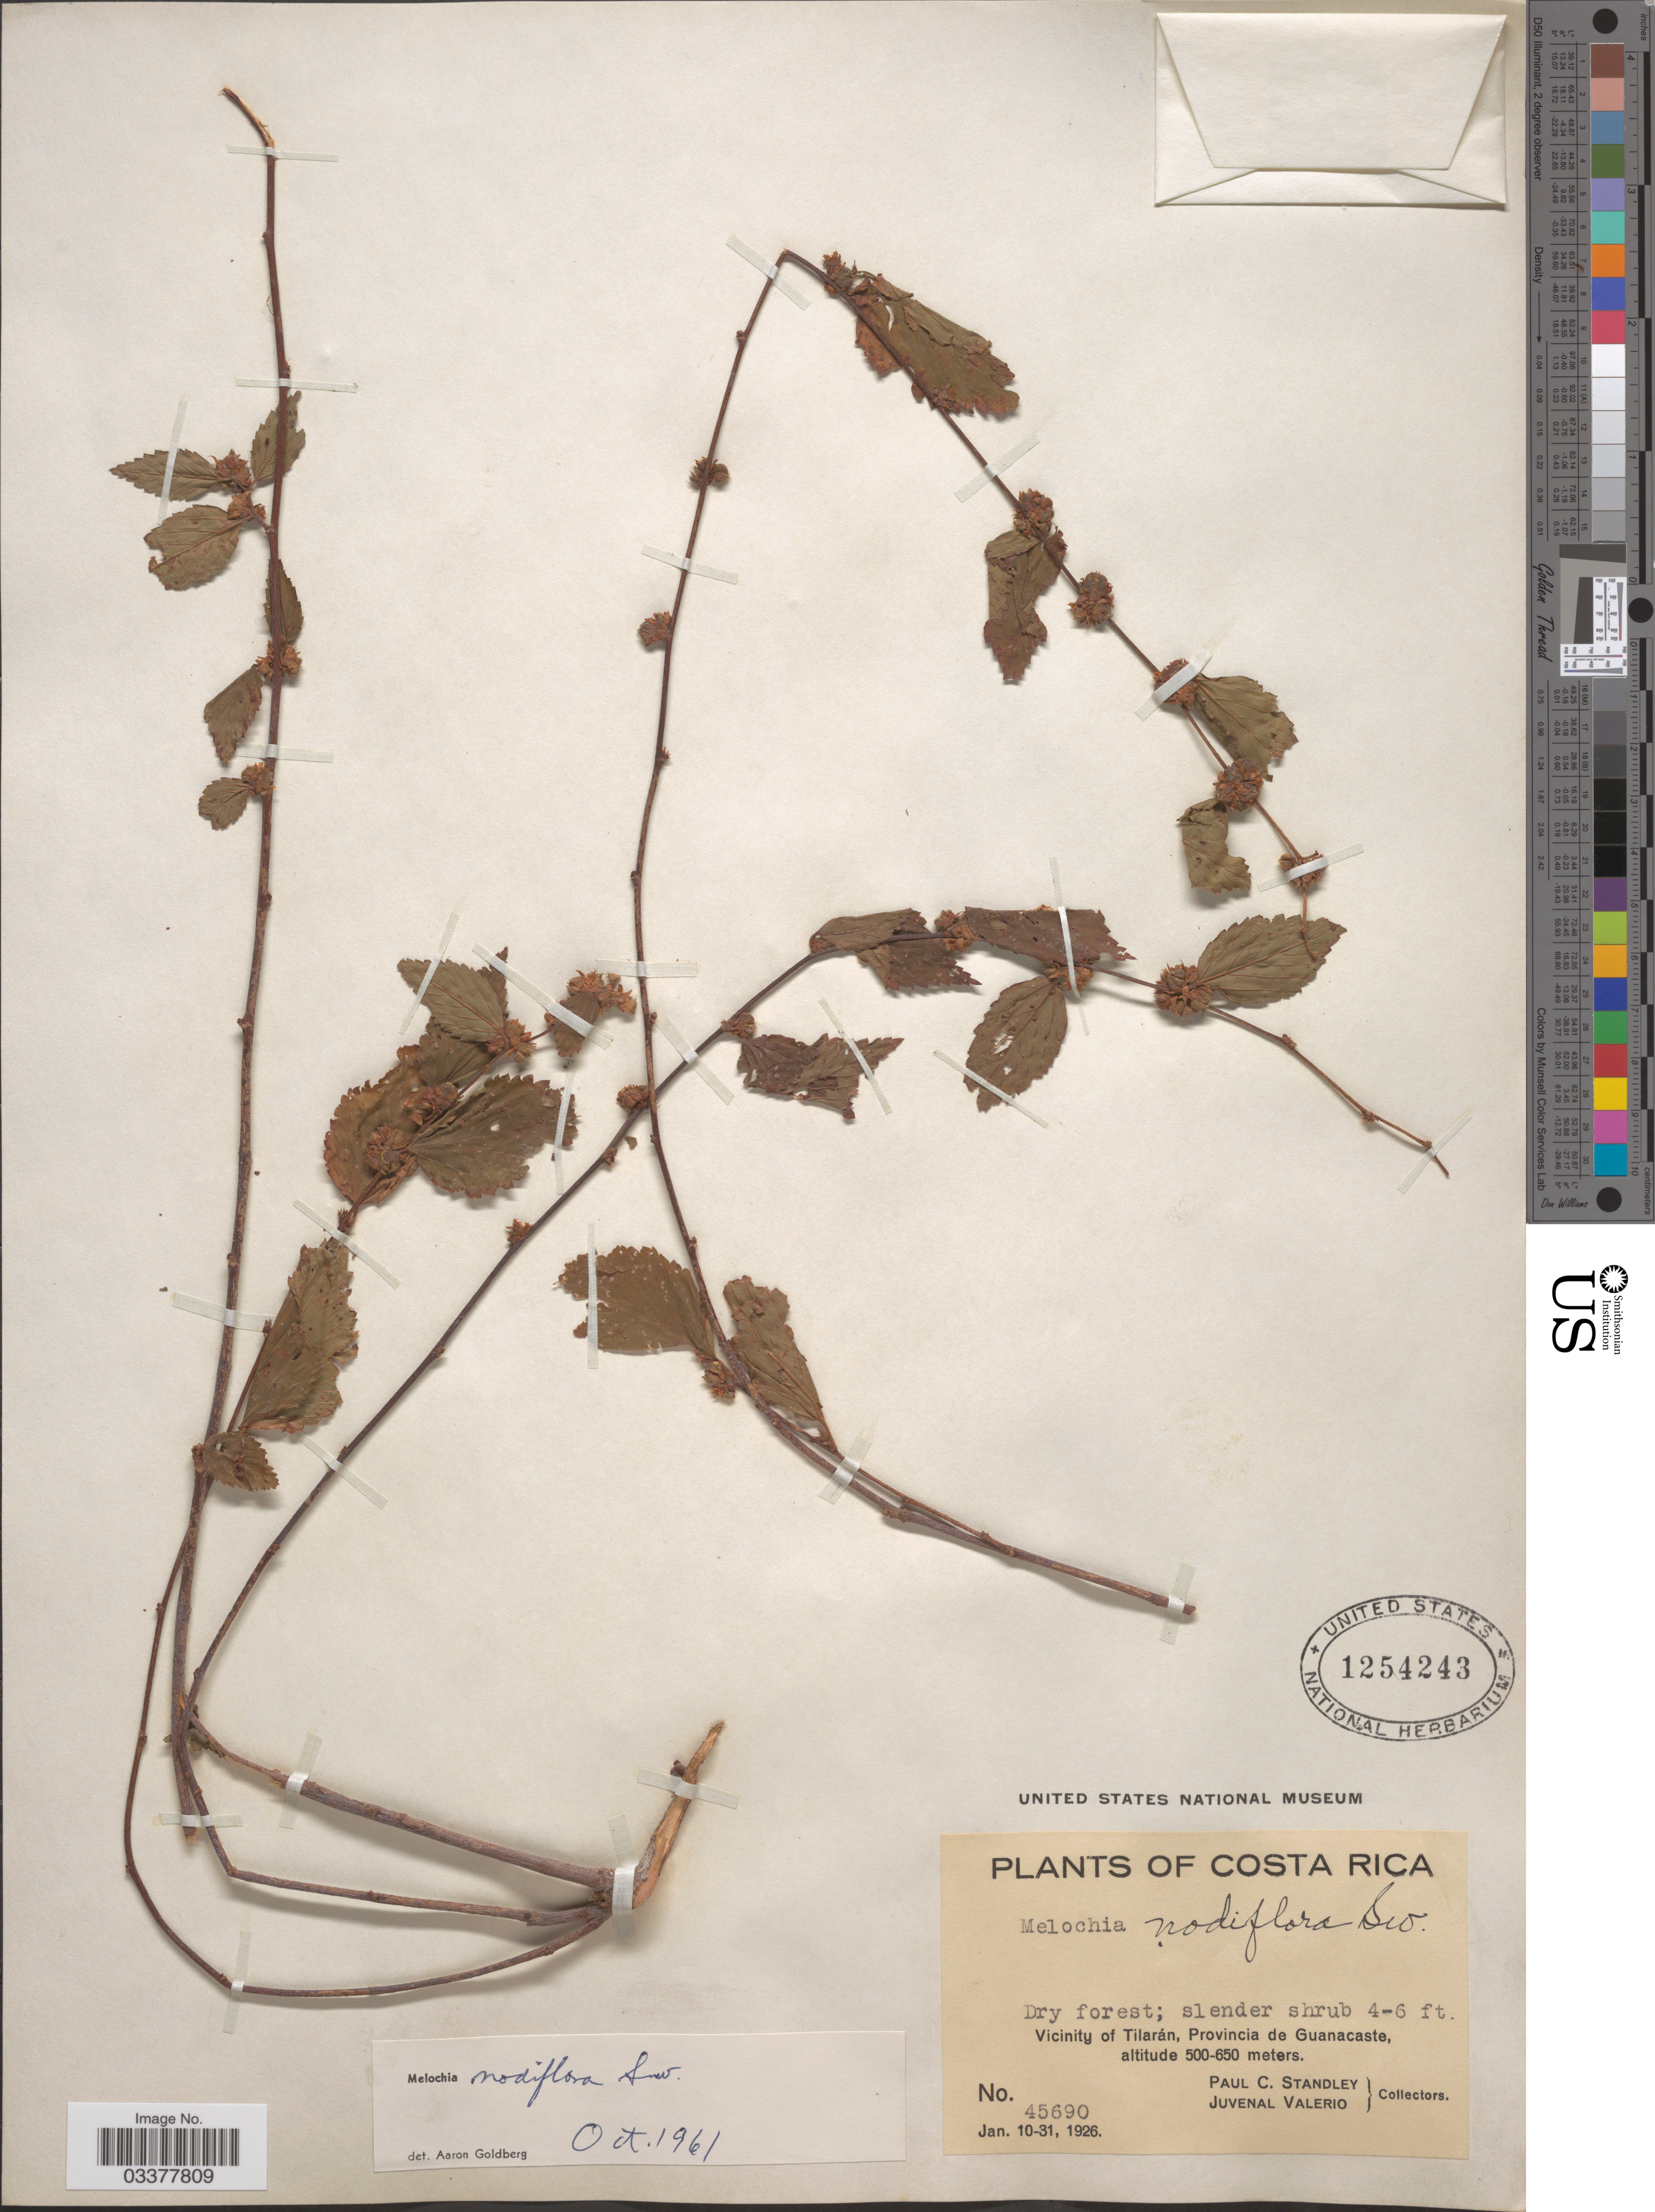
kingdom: Plantae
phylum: Tracheophyta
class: Magnoliopsida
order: Malvales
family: Malvaceae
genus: Melochia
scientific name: Melochia nodiflora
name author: Sw.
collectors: P. C. Standley & J. Valerio R.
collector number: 45690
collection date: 1926-01-10/1926-01-31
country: Costa Rica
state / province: Guanacaste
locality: Vicinity of Tilarán.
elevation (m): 500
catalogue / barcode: US 1254243